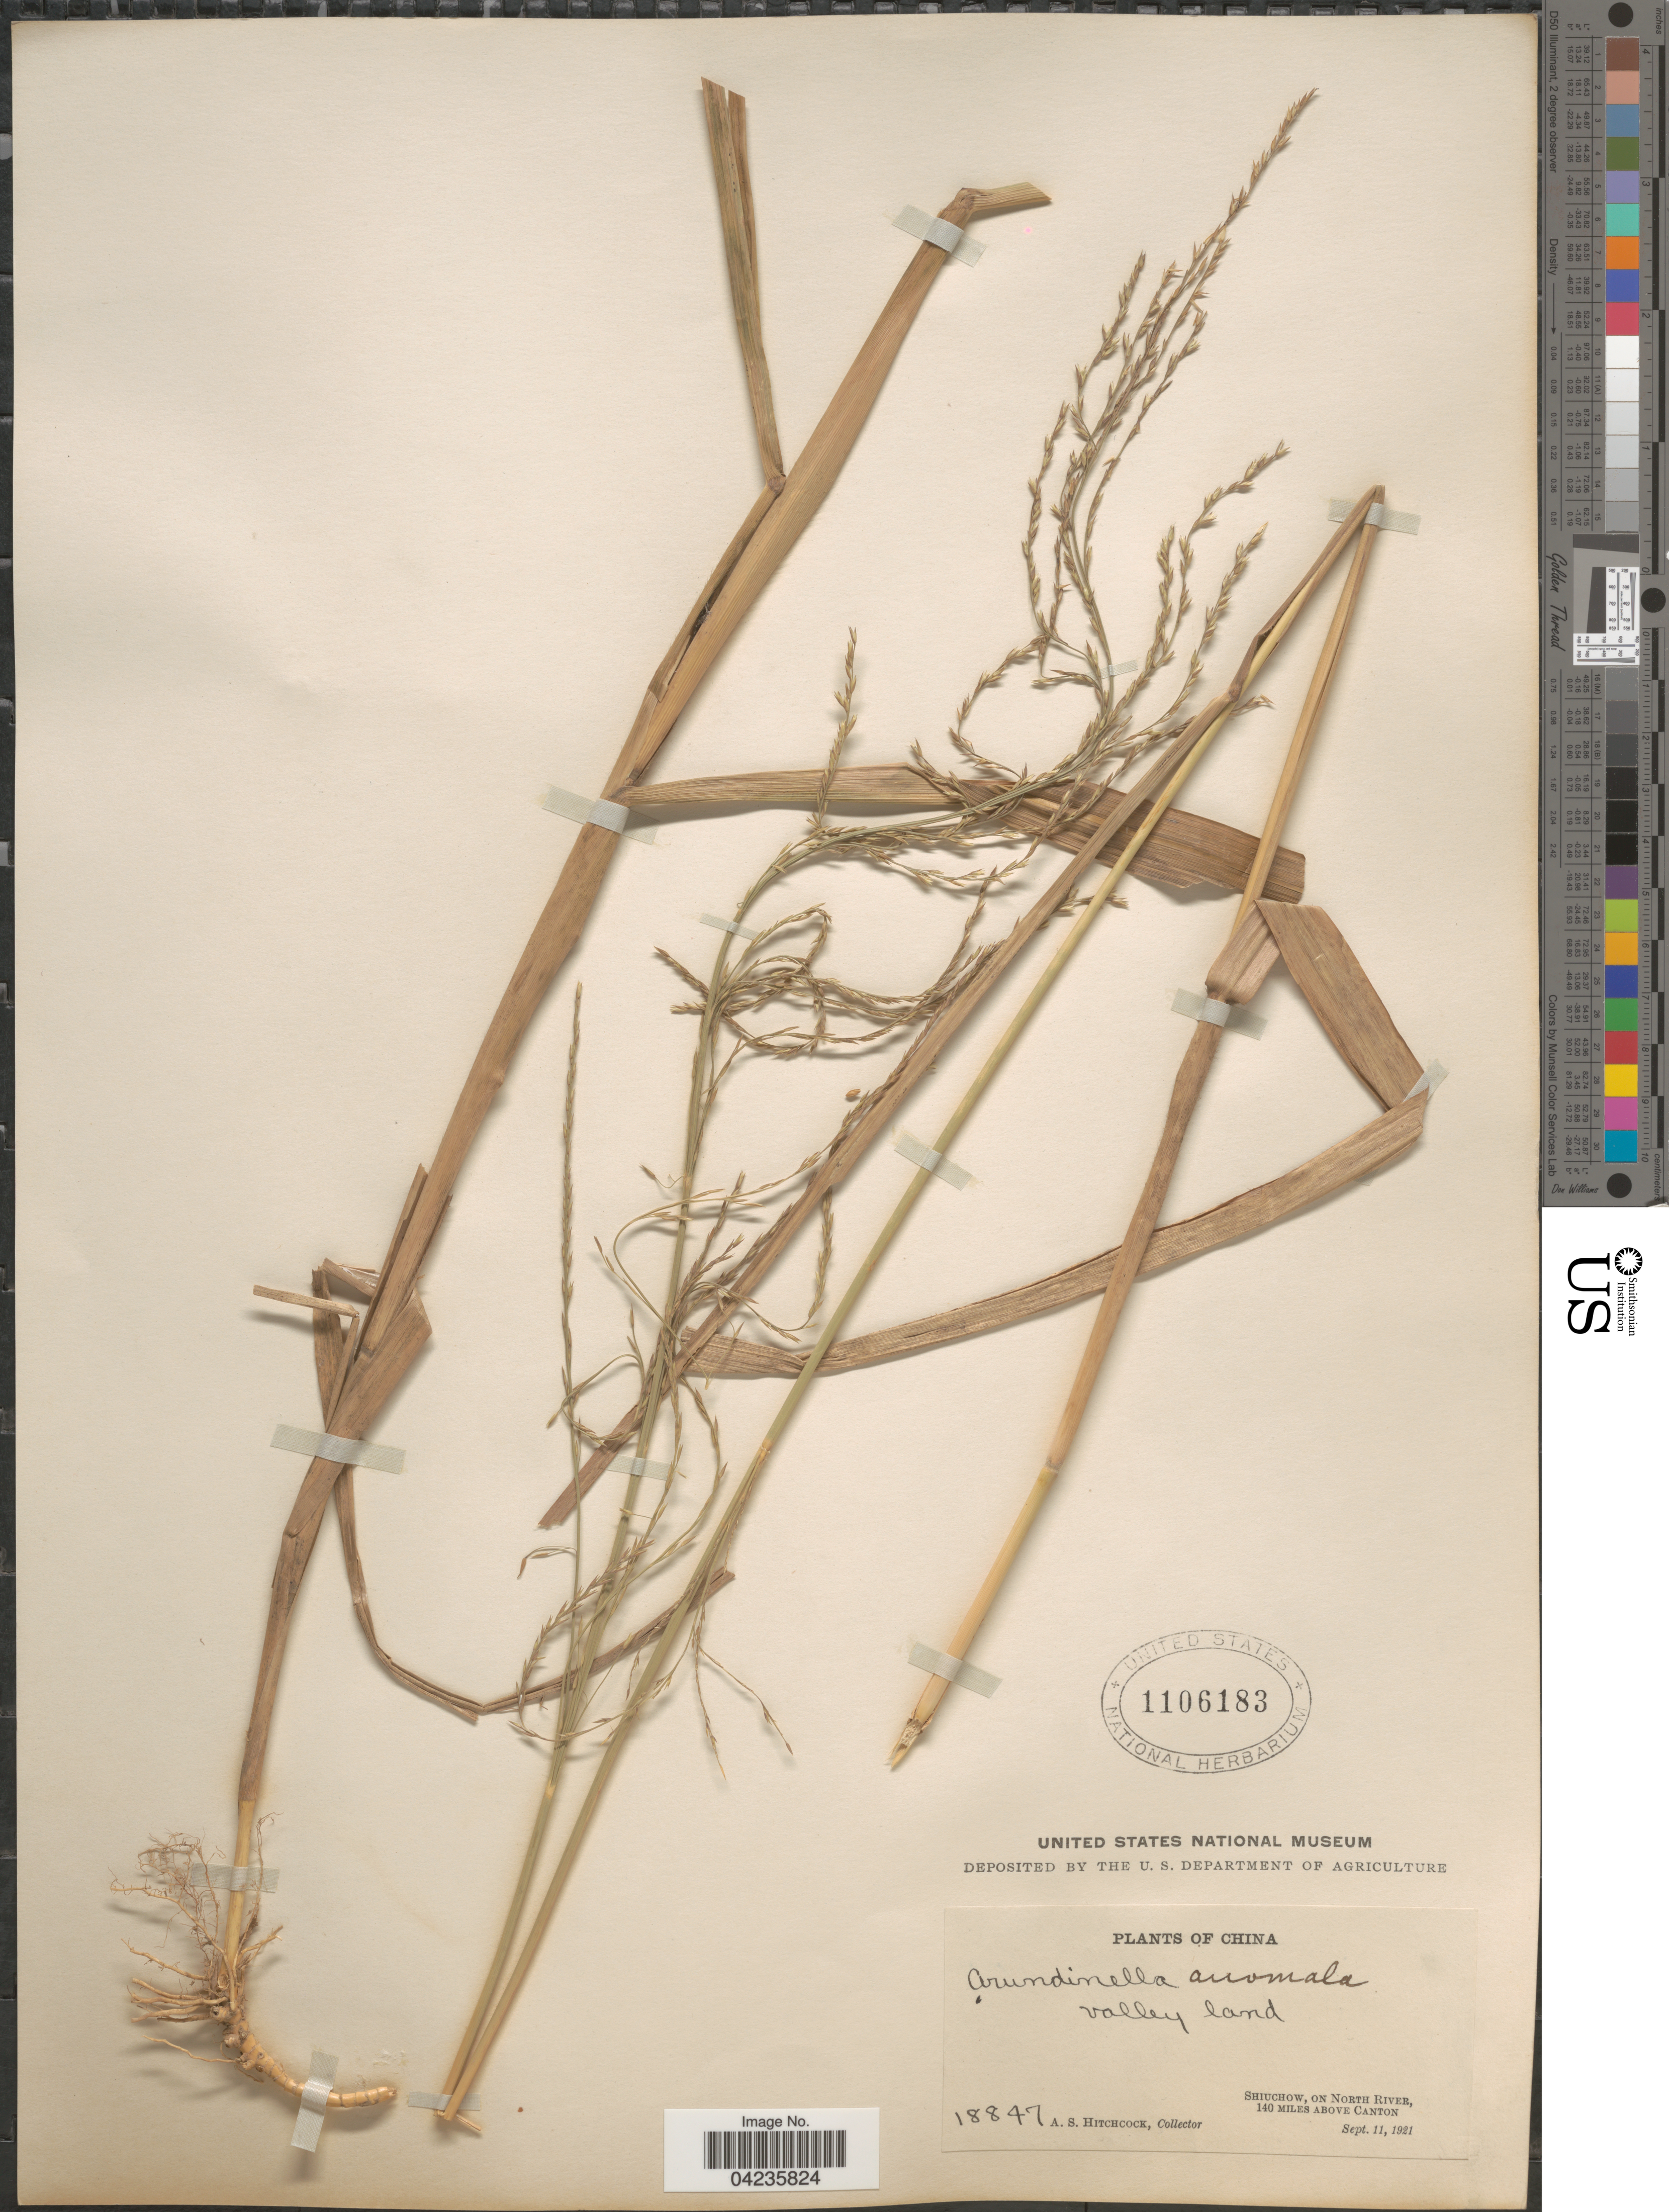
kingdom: Plantae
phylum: Tracheophyta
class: Liliopsida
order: Poales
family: Poaceae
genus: Arundinella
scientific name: Arundinella hirta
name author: (Thunb.) Tanaka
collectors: A. S. Hitchcock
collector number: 18847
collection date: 1921-09-11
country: China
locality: Shiuchow, on North River, 140 miles above Canton.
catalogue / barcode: US 1106183